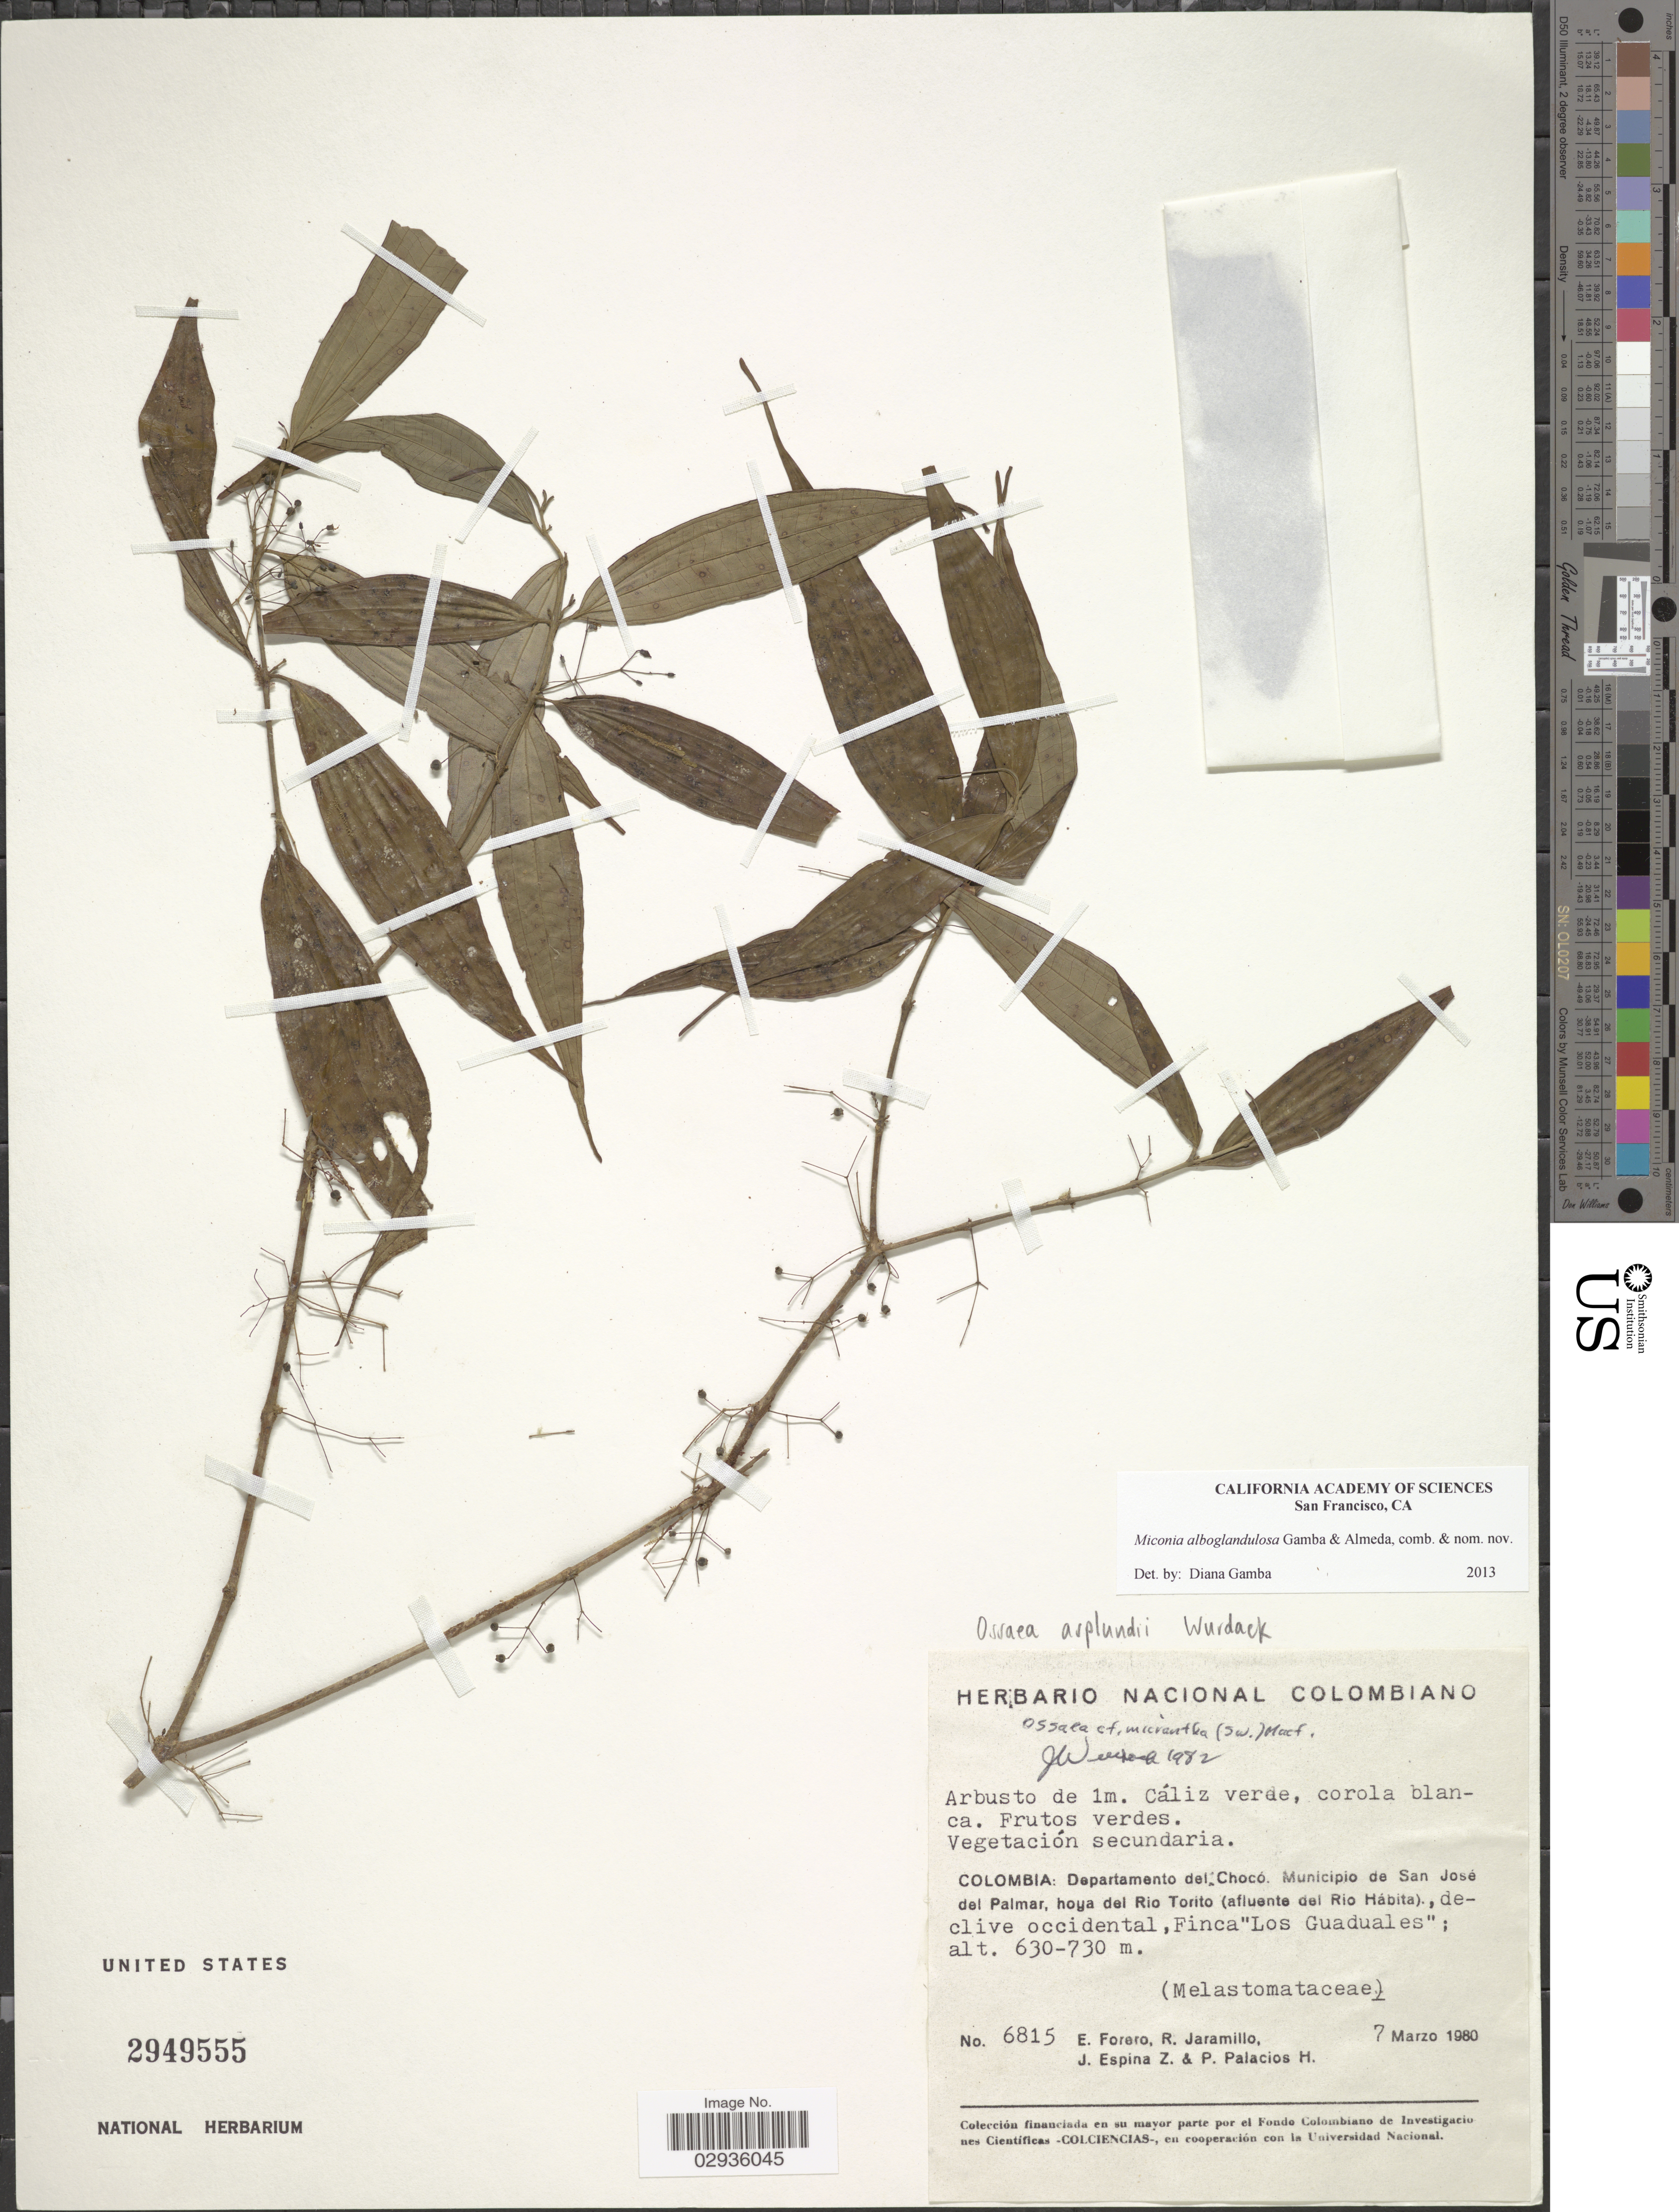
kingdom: Plantae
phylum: Tracheophyta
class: Magnoliopsida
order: Myrtales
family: Melastomataceae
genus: Miconia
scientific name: Miconia alboglandulosa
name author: Gamba & Almeda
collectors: E. Forero, R. Jaramillo, J. Espina Z. & P. Palacios H.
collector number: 6815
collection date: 1980-03-07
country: Colombia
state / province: Chocó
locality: Departamento del Chocó. Municipio de San José del Palmar, hoya del Rio Torito (afluente del Rio Hábita), declive occidental, Finca "Los Guaduales".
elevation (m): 630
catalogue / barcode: US 2949555